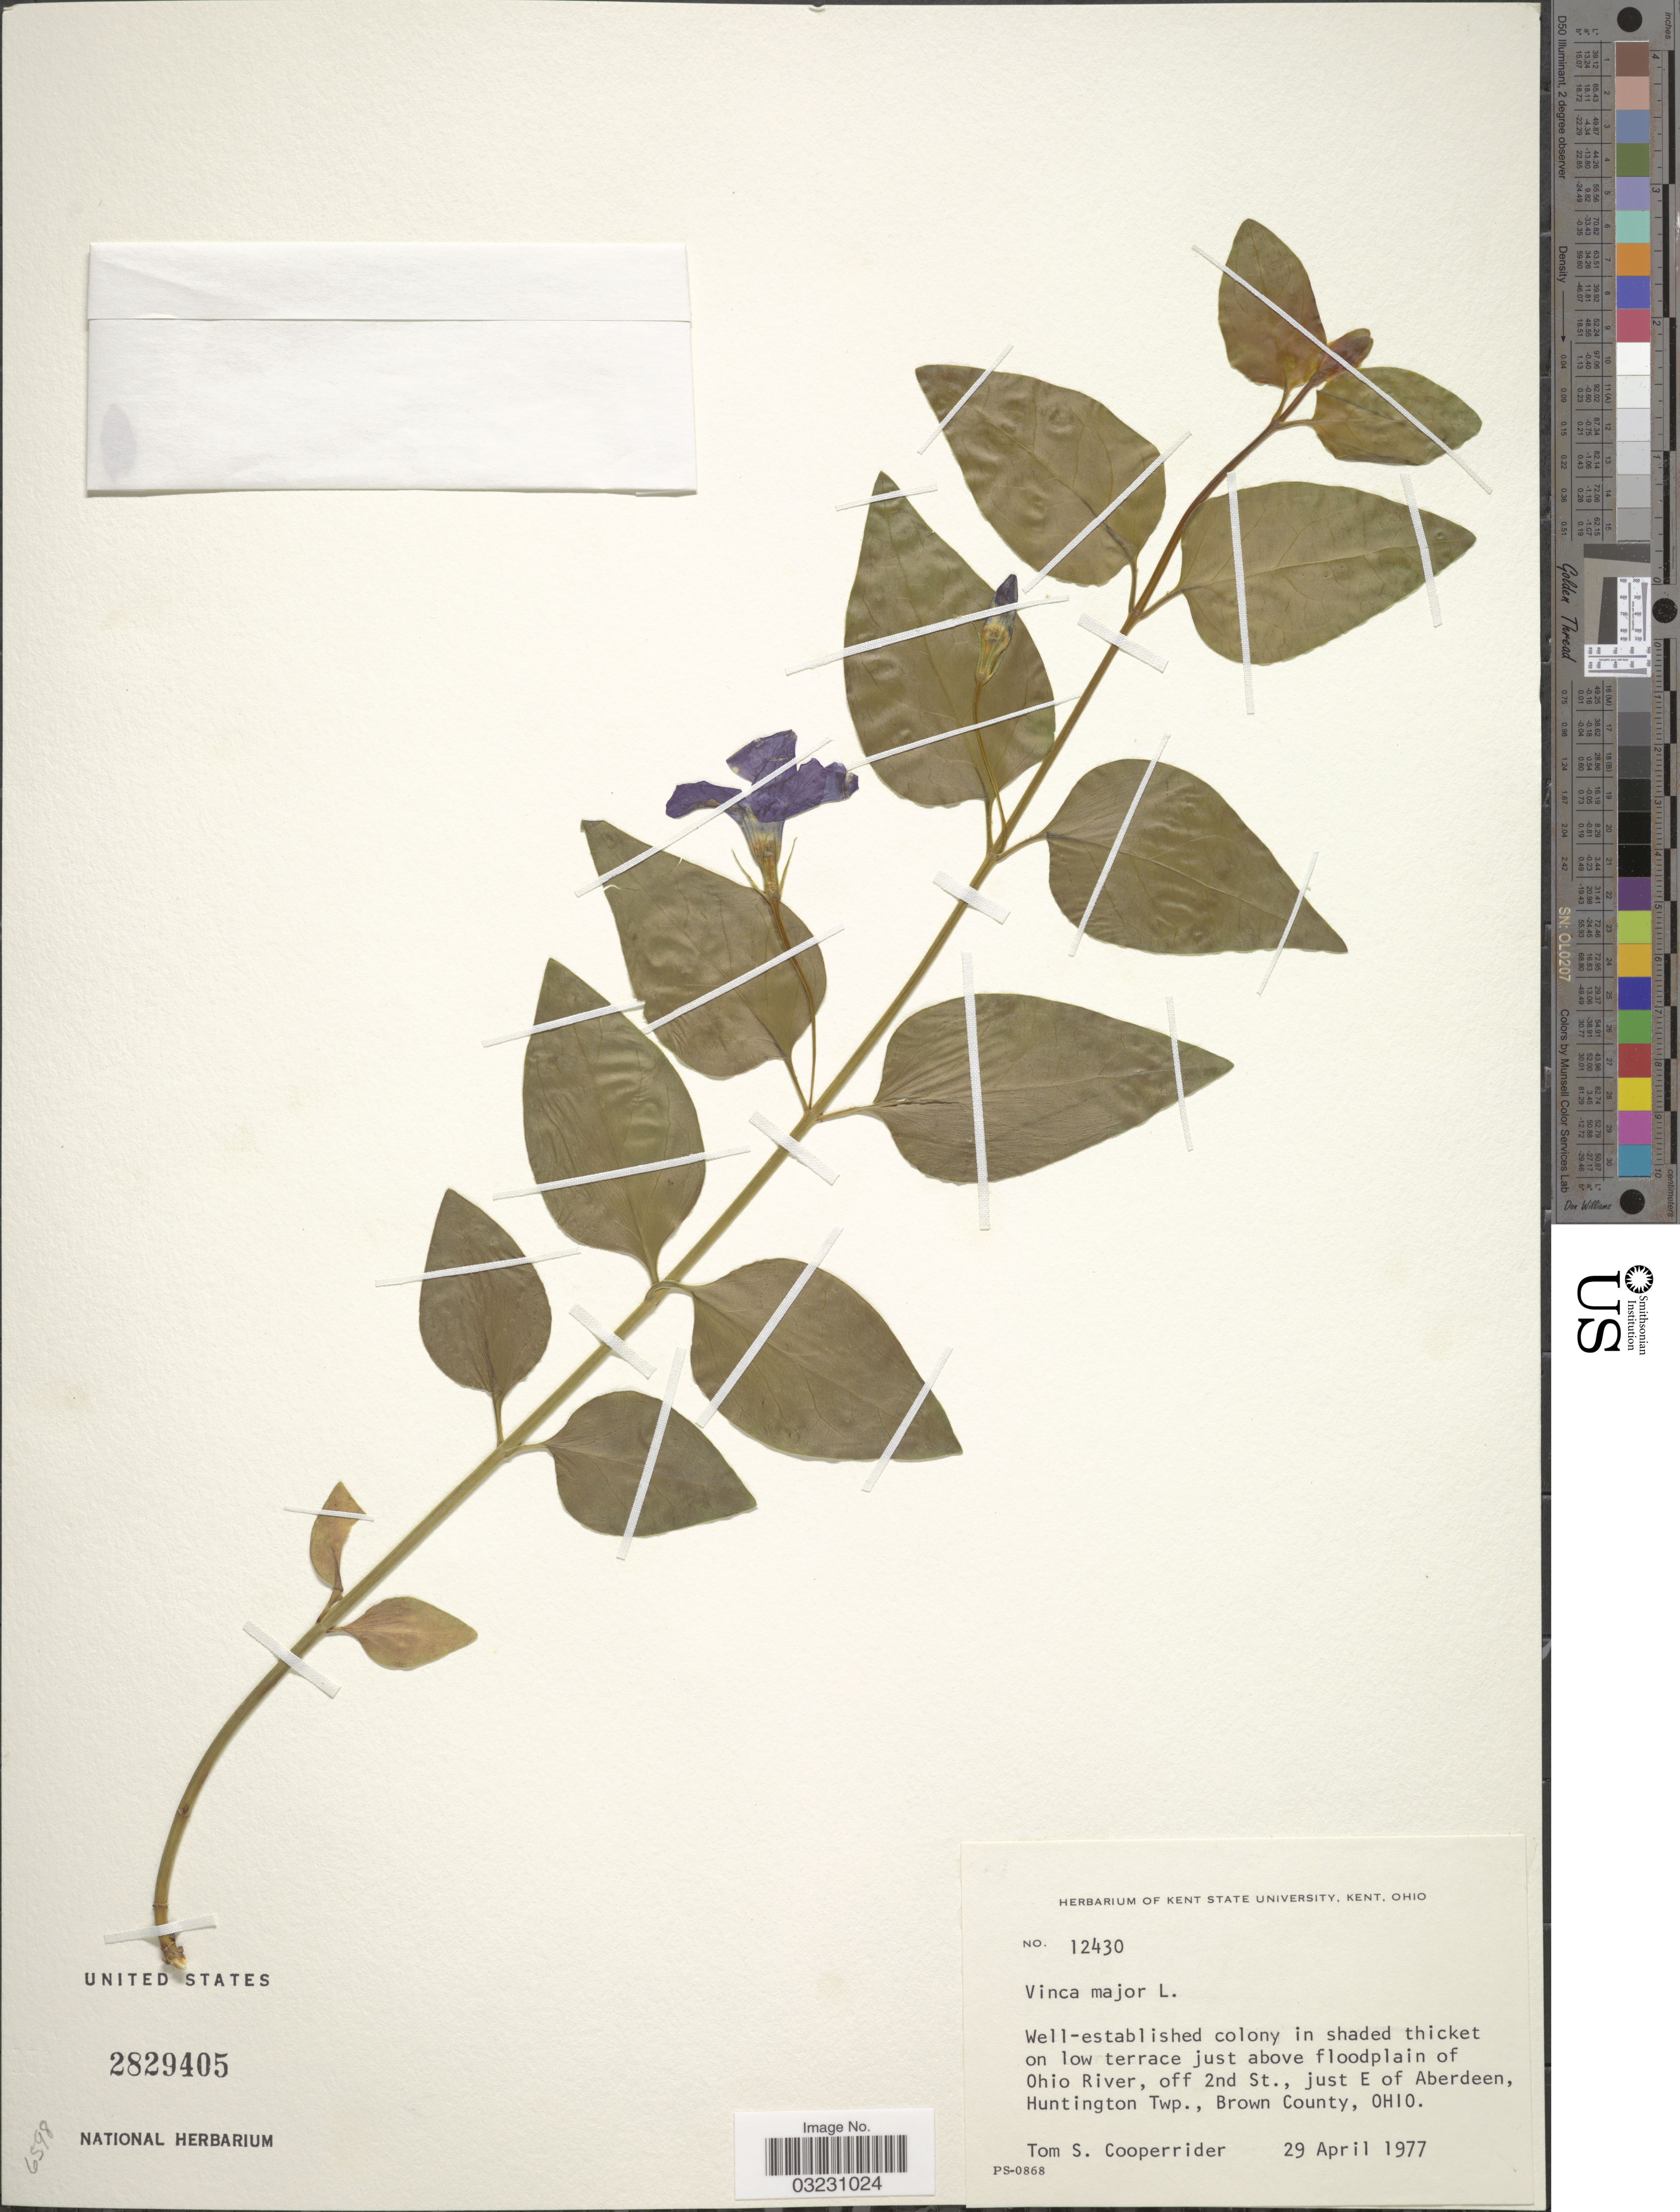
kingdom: Plantae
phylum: Tracheophyta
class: Magnoliopsida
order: Gentianales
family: Apocynaceae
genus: Vinca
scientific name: Vinca major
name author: L.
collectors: T. S. Cooperrider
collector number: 12430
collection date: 1977-04-29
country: United States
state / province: Ohio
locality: Just above floodplain of Ohio River, off 2nd St., just E of Aberdeen, Huntington Twp., Brown County.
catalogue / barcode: US 2829405